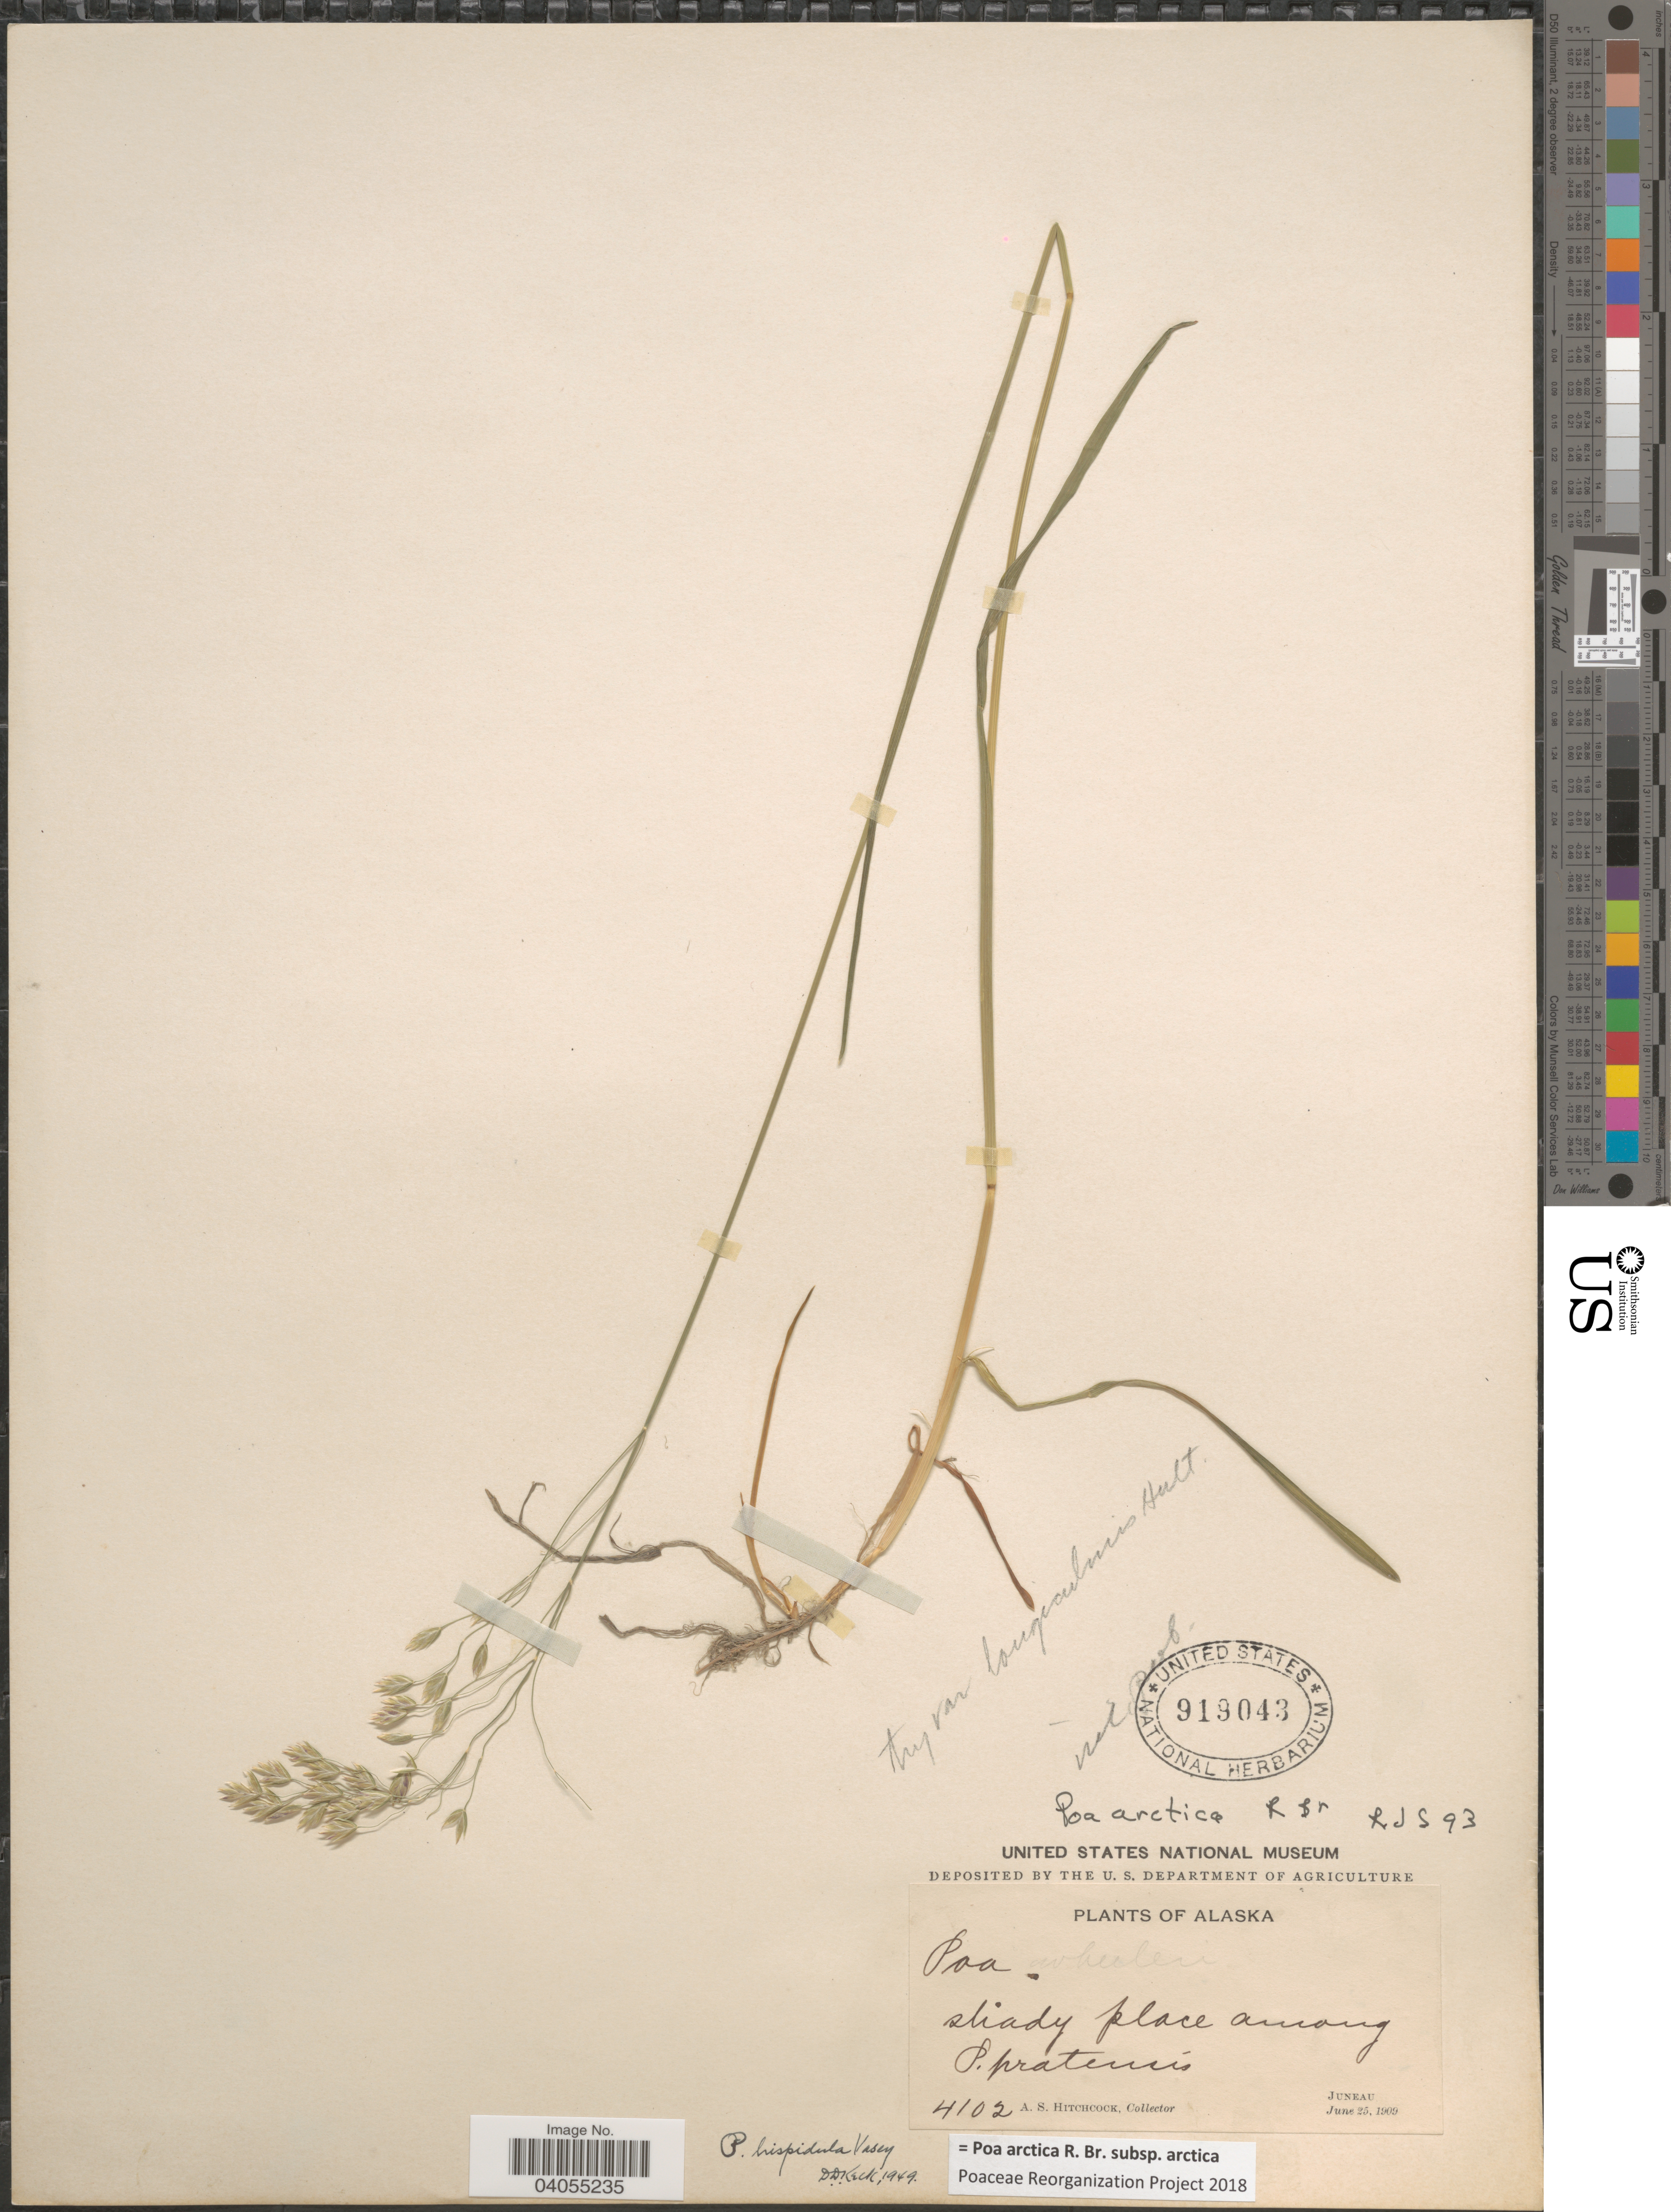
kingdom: Plantae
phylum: Tracheophyta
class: Liliopsida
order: Poales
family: Poaceae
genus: Poa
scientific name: Poa arctica subsp. arctica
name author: R. Br.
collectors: A. S. Hitchcock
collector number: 4102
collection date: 1909-06-25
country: United States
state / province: Alaska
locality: Shady place among P. pratensis. Juneau.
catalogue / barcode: US 919043